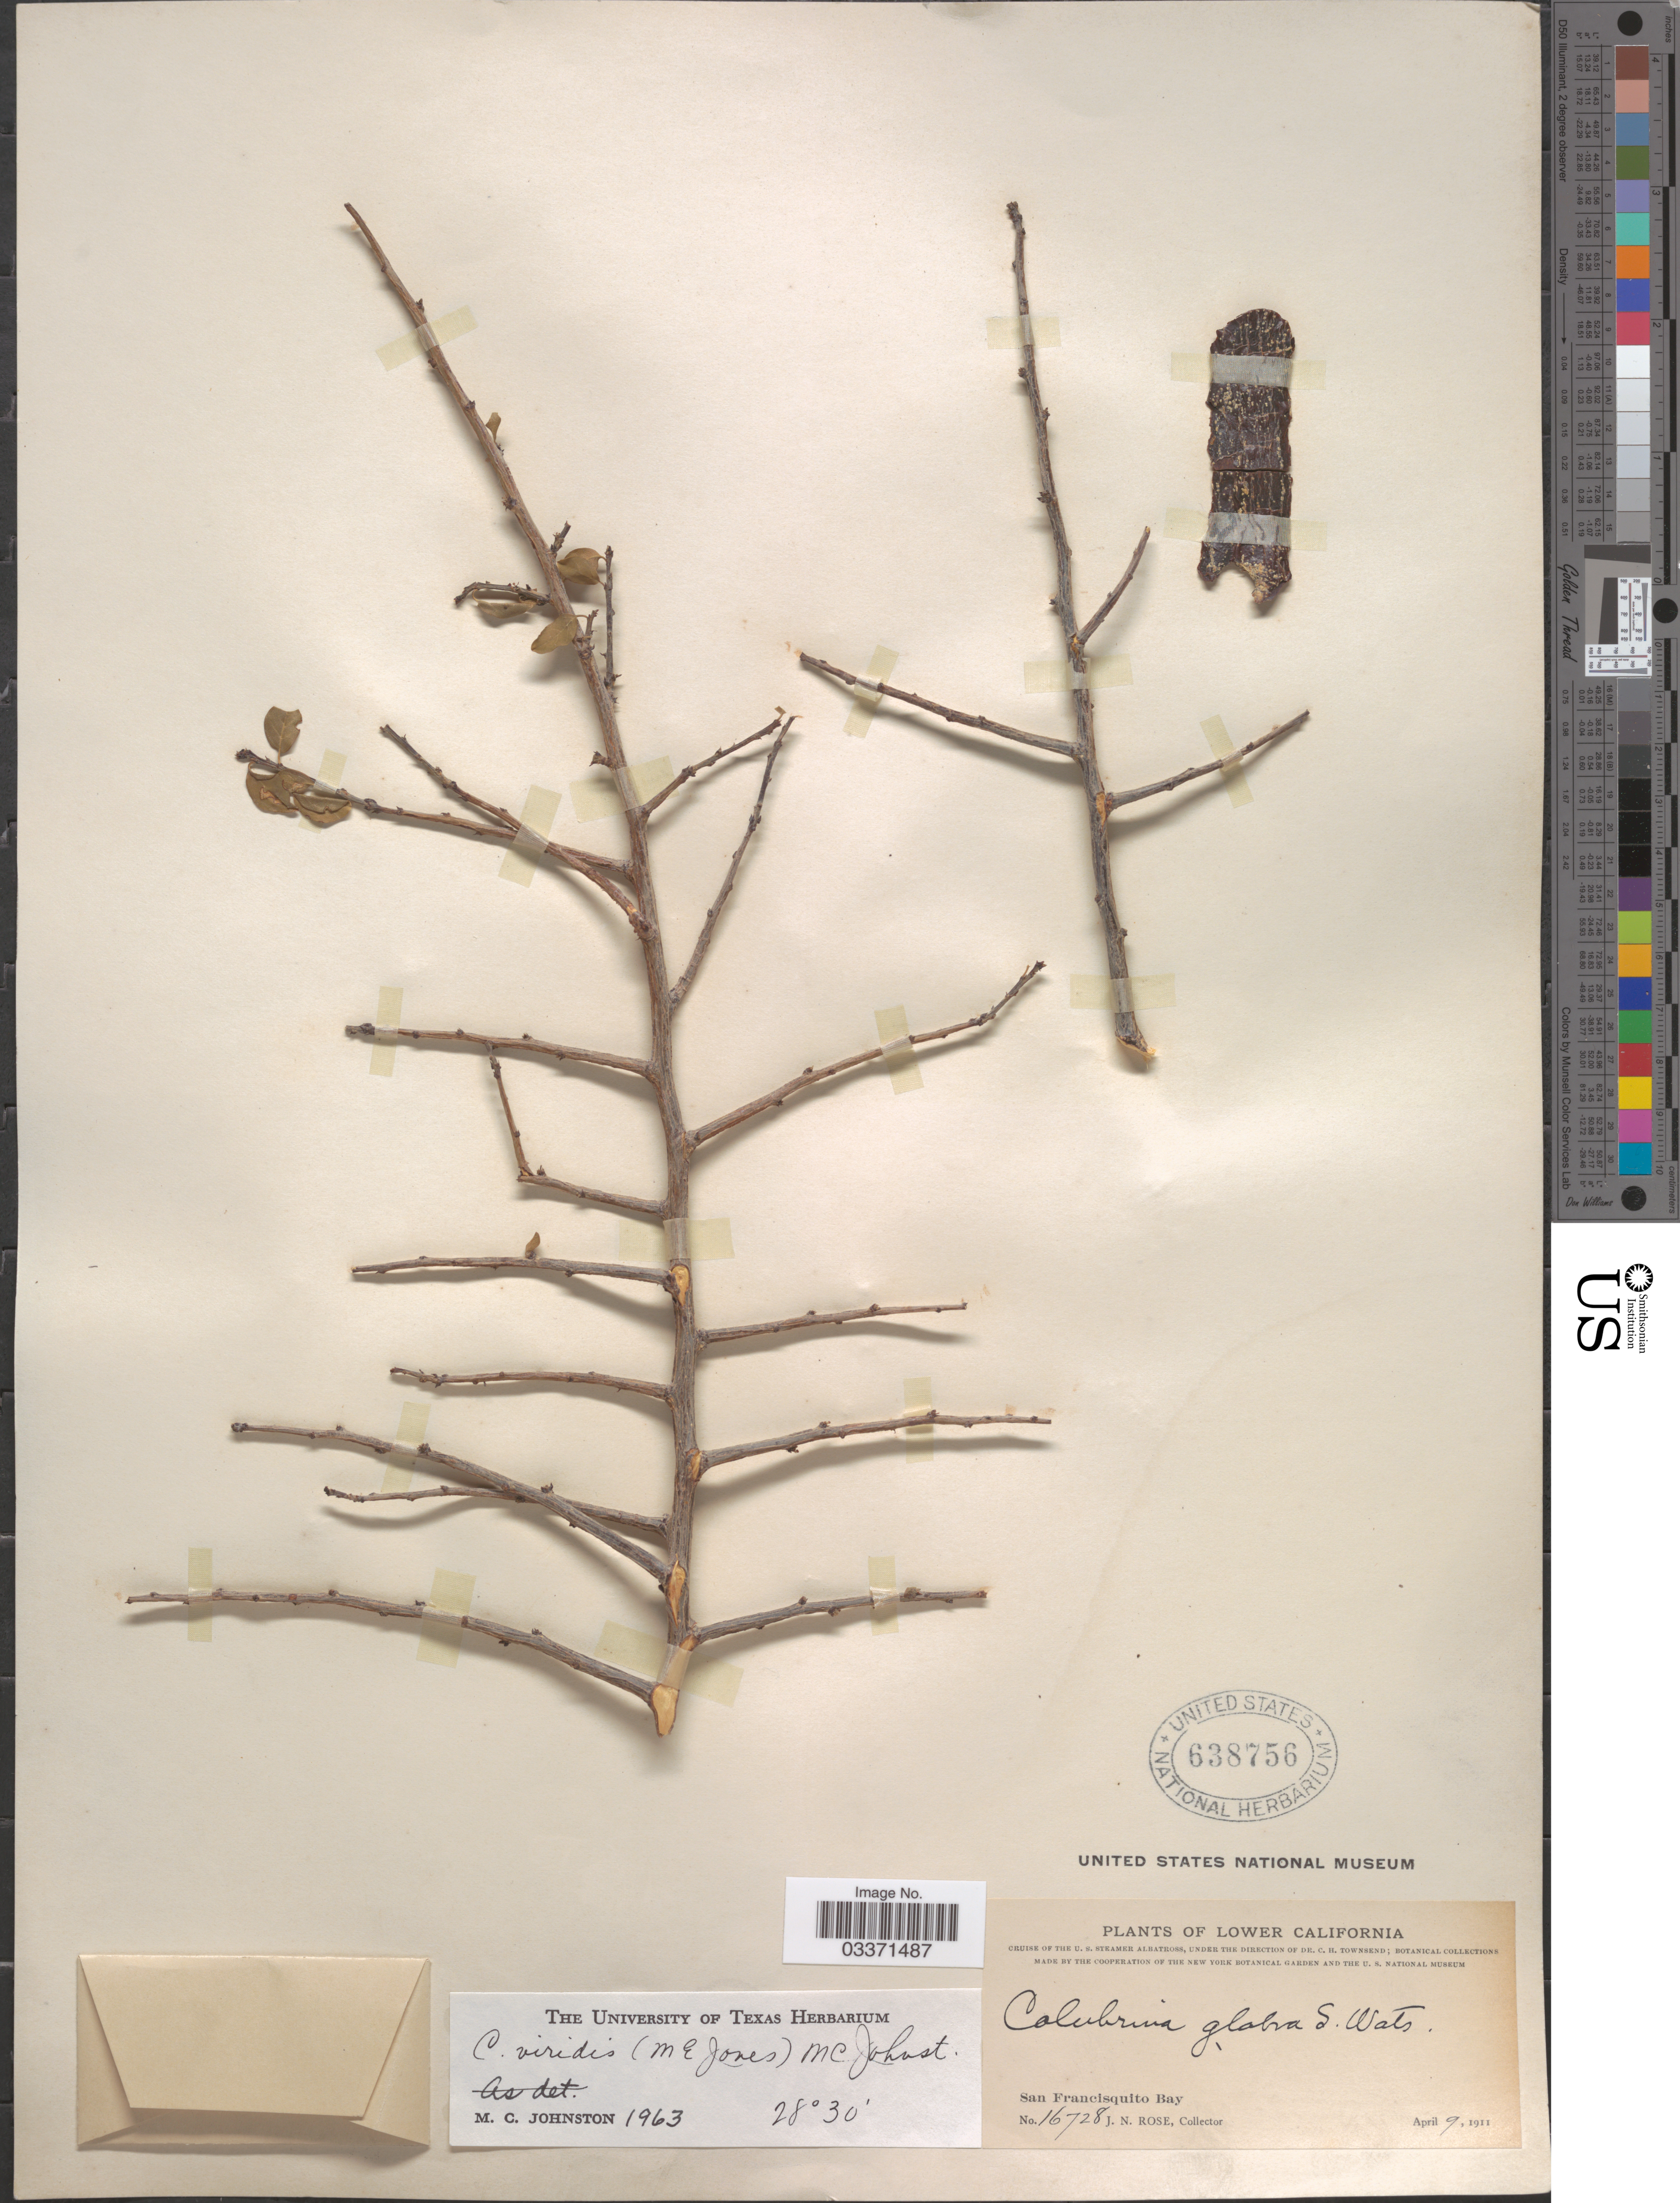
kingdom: Plantae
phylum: Tracheophyta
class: Magnoliopsida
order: Rosales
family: Rhamnaceae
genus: Colubrina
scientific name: Colubrina viridis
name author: (M.E. Jones) M.C. Johnst.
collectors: J. N. Rose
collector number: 16728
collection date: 1911-04-09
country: Mexico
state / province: Baja California Norte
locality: Lower California. San Francisquito Bay.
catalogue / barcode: US 638756